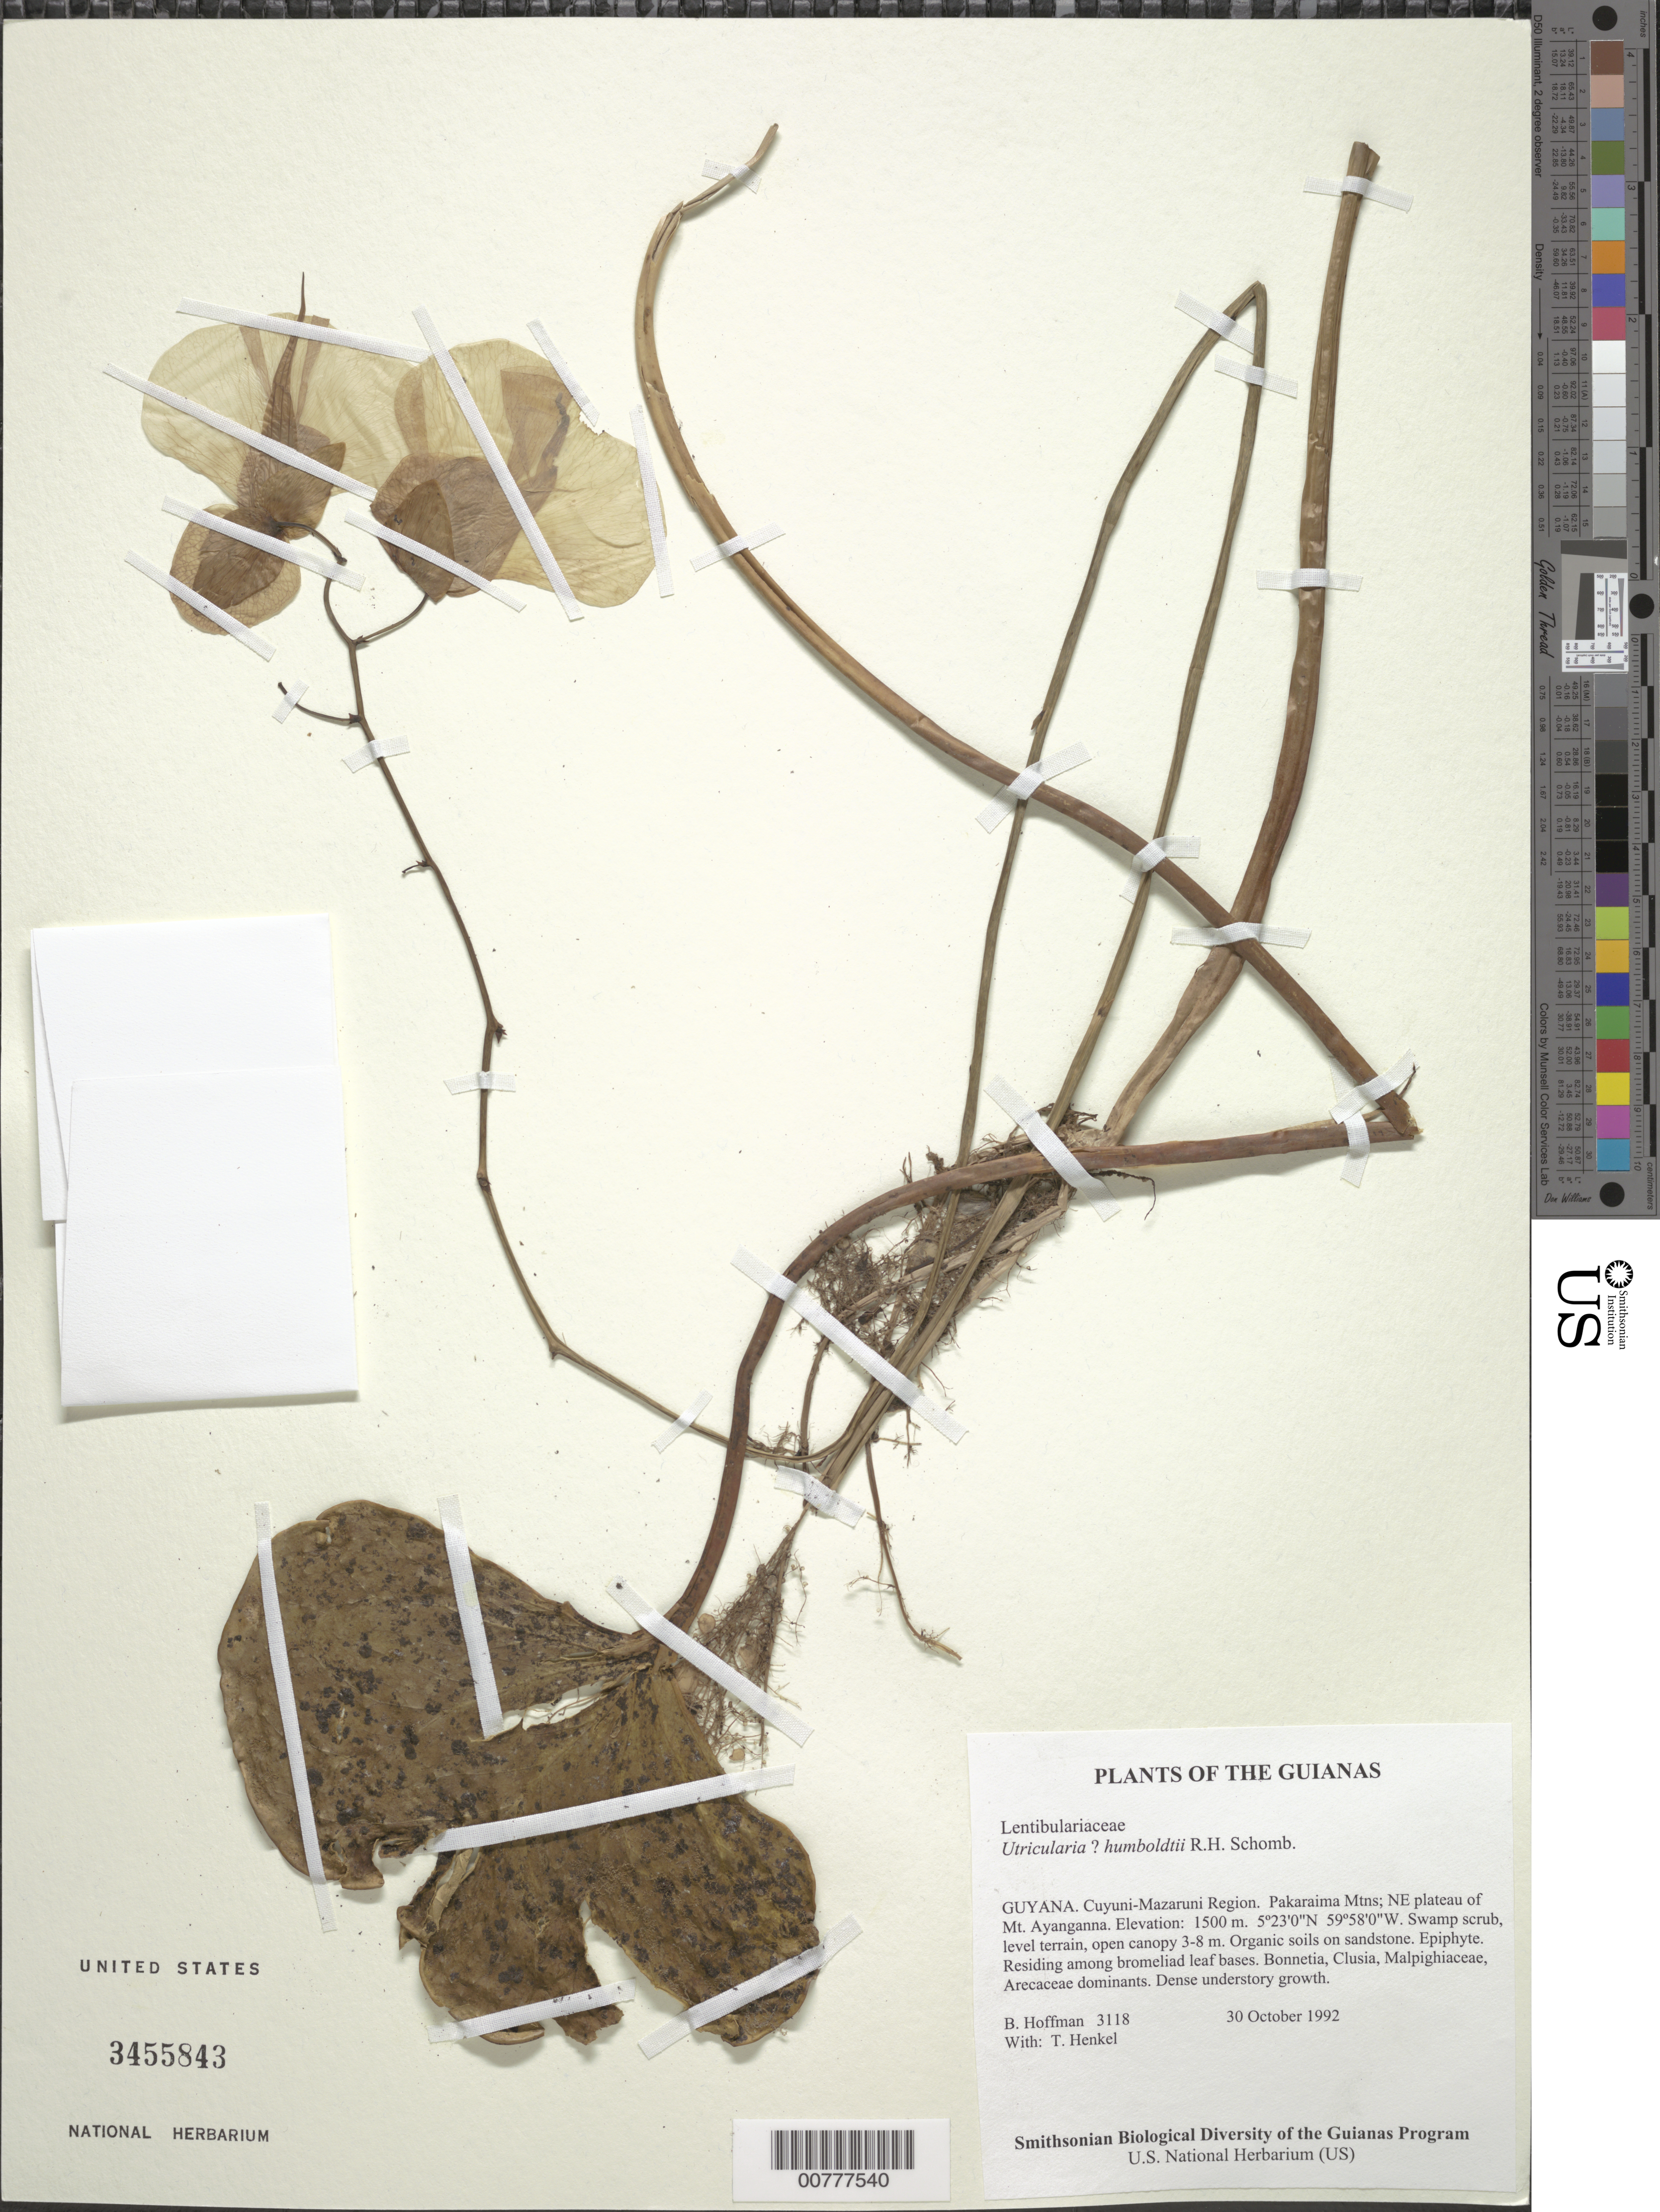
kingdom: Plantae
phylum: Tracheophyta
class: Magnoliopsida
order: Lamiales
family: Lentibulariaceae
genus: Utricularia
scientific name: Utricularia humboldtii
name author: R.H. Schomb.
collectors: B. Hoffman & T. Henkel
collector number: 3118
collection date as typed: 30 October 1992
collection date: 1992-10-30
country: Guyana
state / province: Cuyuni-Mazaruni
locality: Pakaraima Mountains; NE plateau of Mt. Ayanganna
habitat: Swamp scrub, level terrain, open canopy 3-8 m. Organic soils on sandstone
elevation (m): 1500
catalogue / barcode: US 3455843